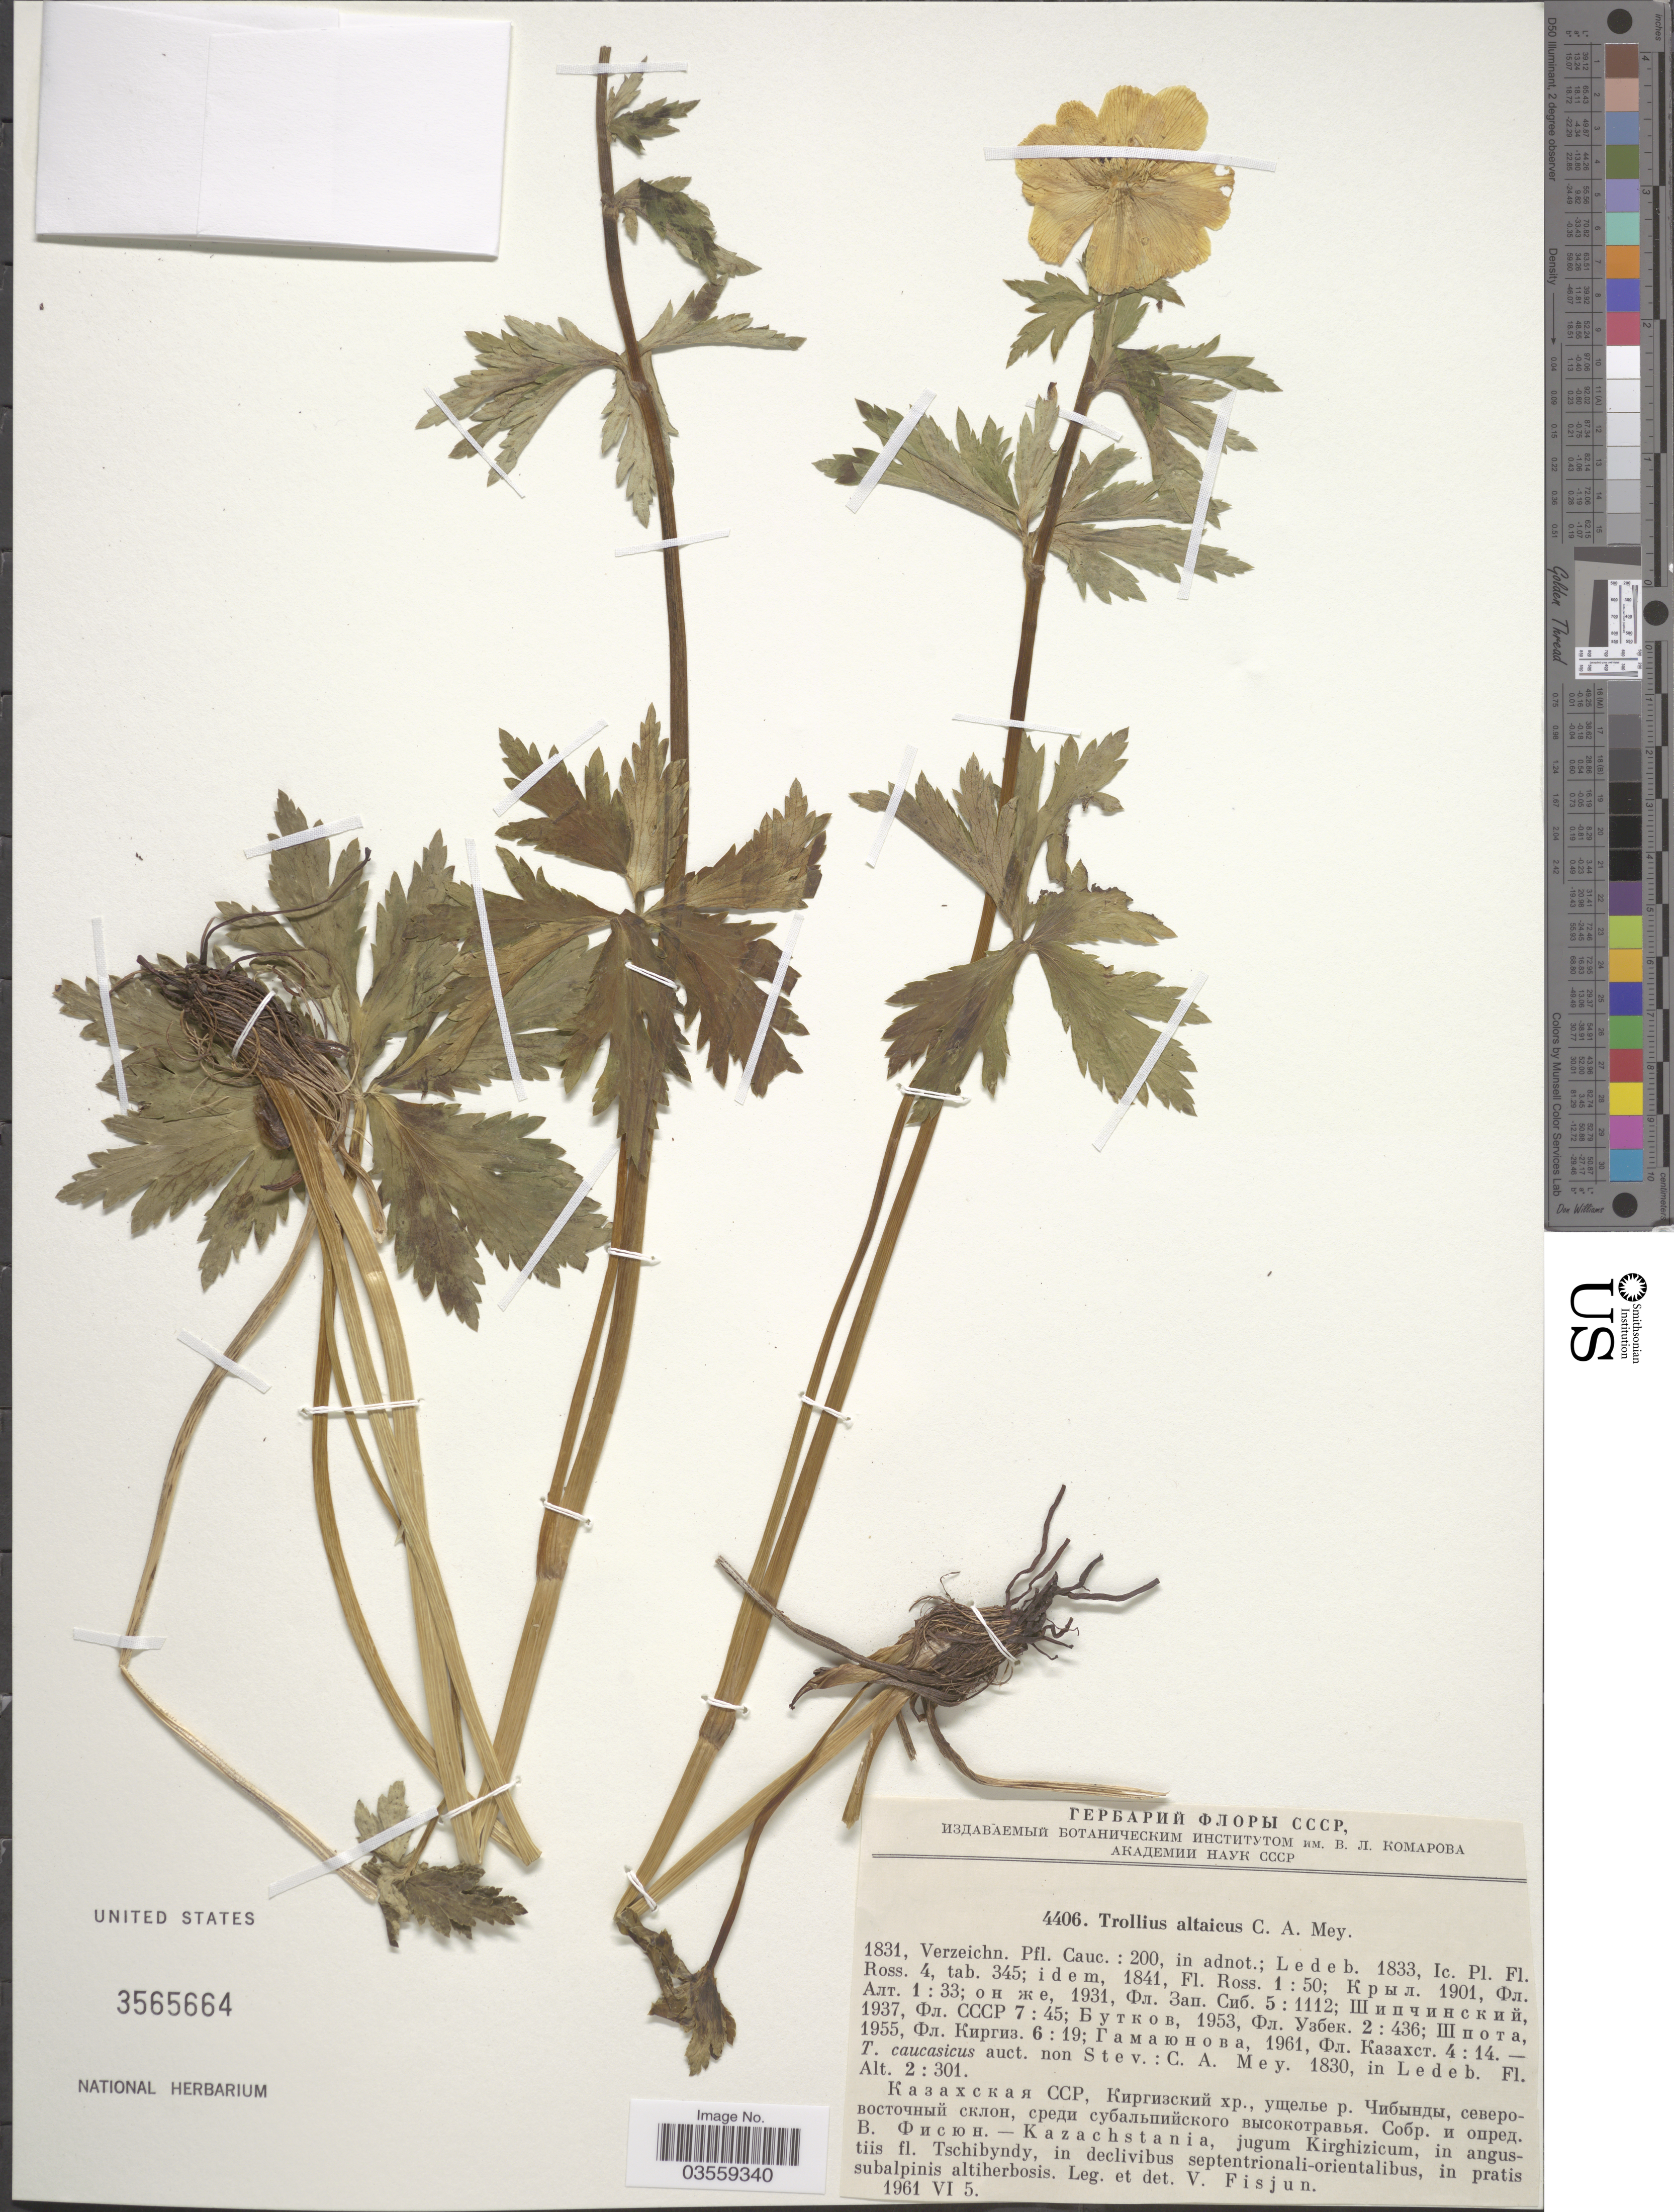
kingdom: Plantae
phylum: Tracheophyta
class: Magnoliopsida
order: Ranunculales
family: Ranunculaceae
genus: Trollius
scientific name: Trollius altaicus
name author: C.A. Mey.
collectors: V. Fisjun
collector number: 4406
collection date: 1961-06-05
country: Kazakhstan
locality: Jugum Kirghizicum, in angustiis fl. Tschibyndy, in declivibus septentrionali-orientalibus.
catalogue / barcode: US 3565664